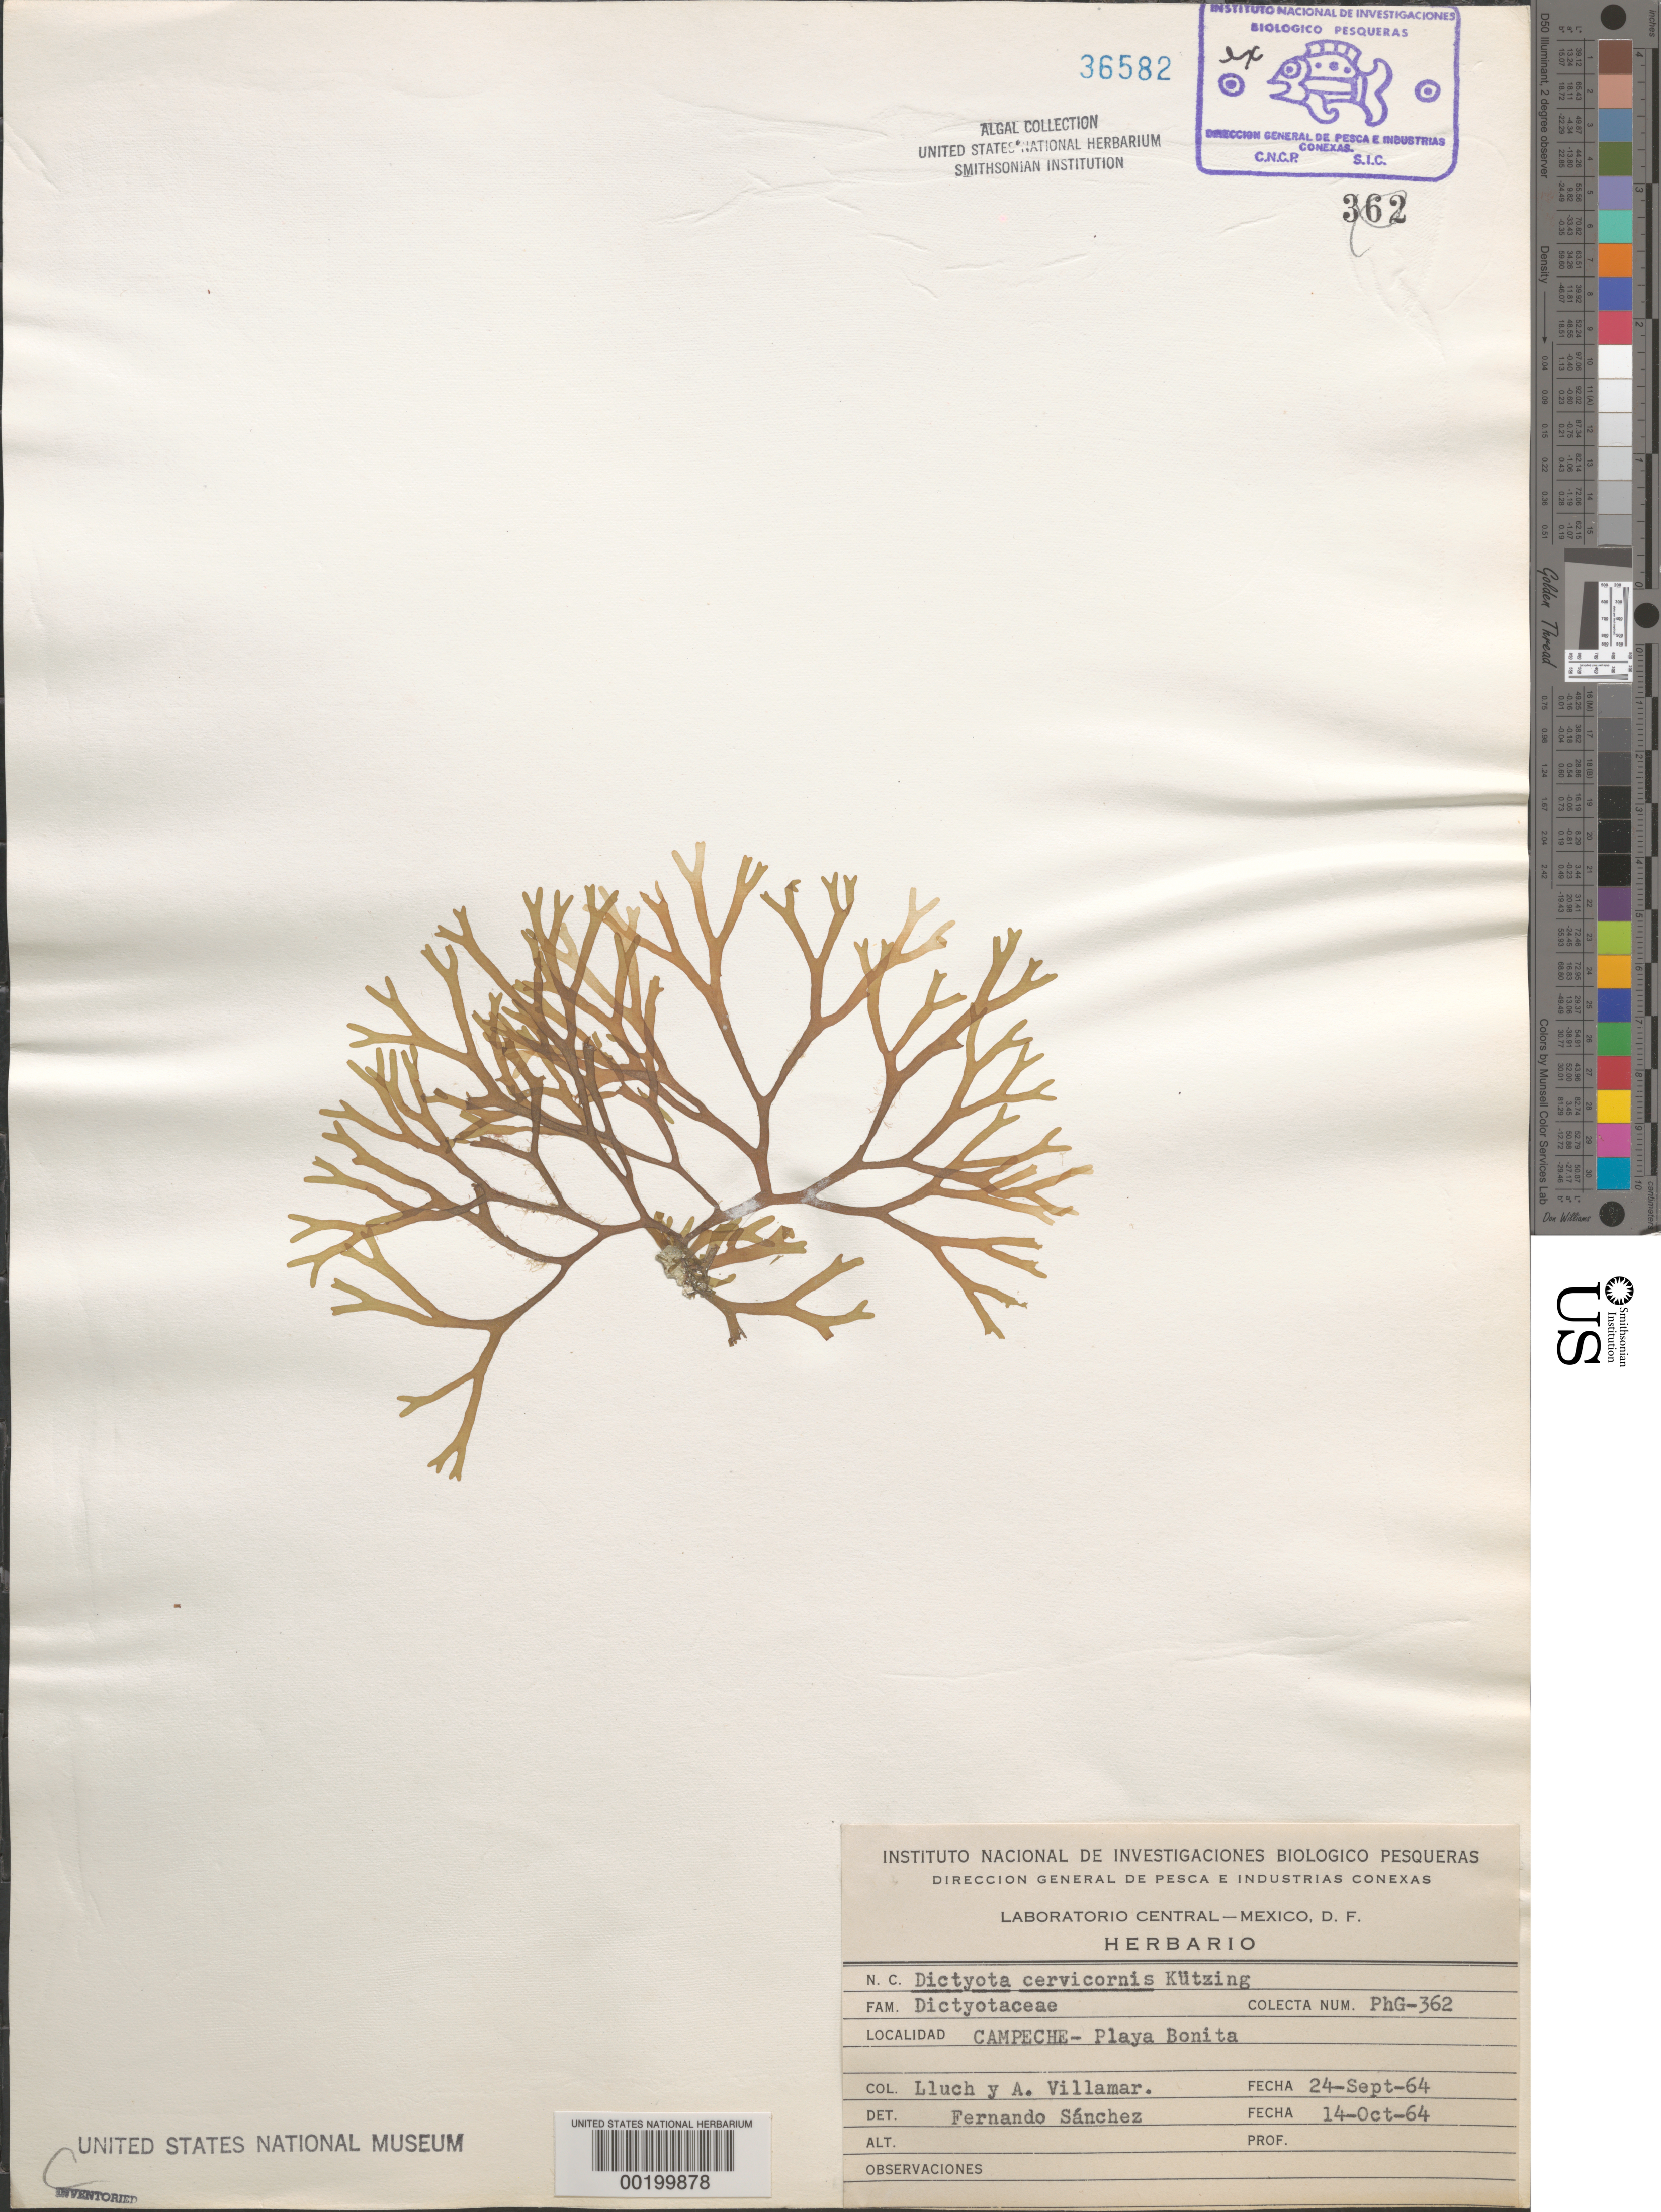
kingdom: Chromista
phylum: Ochrophyta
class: Phaeophyceae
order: Dictyotales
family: Dictyotaceae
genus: Dictyota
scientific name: Dictyota cervicornis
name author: Kütz.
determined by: Sanchez, F. J.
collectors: L. Villamar & A. Villamar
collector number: Phg-362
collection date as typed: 24 Sep 1964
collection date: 1964-09-24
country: Mexico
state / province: Campeche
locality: Playa Bonita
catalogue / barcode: US 36582